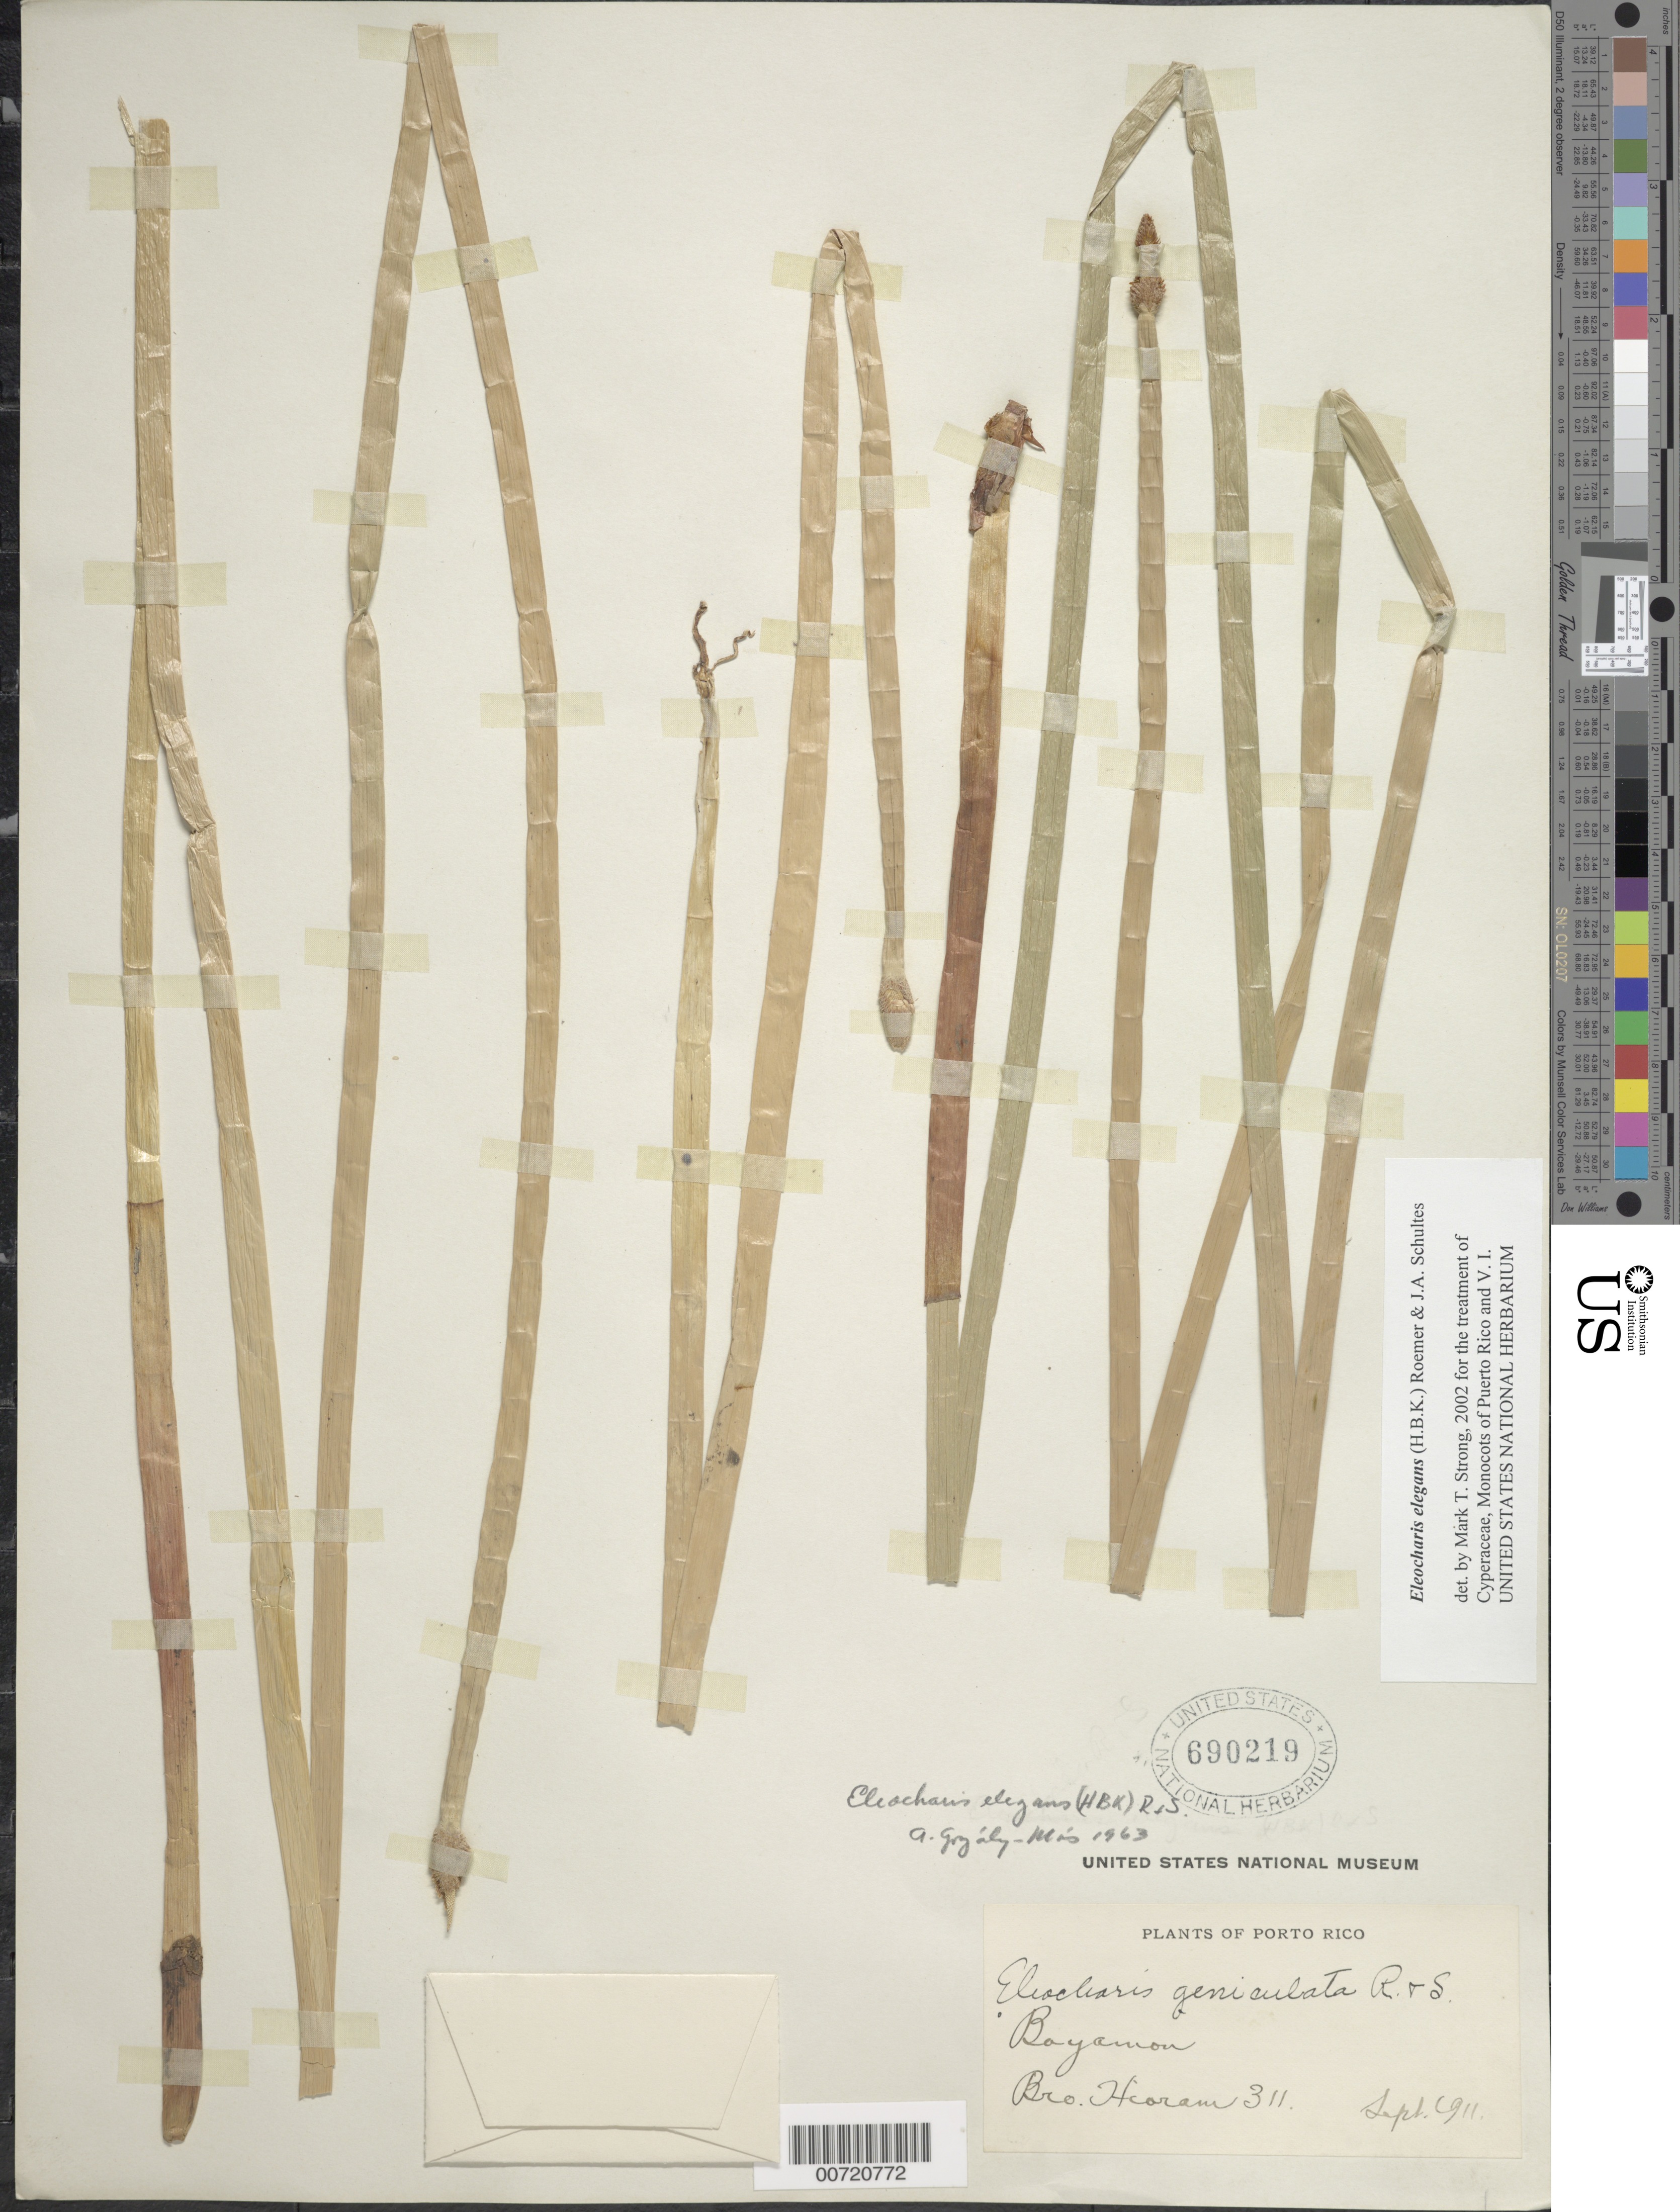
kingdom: Plantae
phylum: Tracheophyta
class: Liliopsida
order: Poales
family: Cyperaceae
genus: Eleocharis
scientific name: Eleocharis elegans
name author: (Kunth) Roem. & Schult.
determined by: Strong, M. T., (US), Smithsonian Institution - National Museum of Natural History (UNITED STATES)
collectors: Bro. Hioram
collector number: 311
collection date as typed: Sep 1911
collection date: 1911-09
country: Puerto Rico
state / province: Bayamón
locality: Bayamón.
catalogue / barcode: US 690219